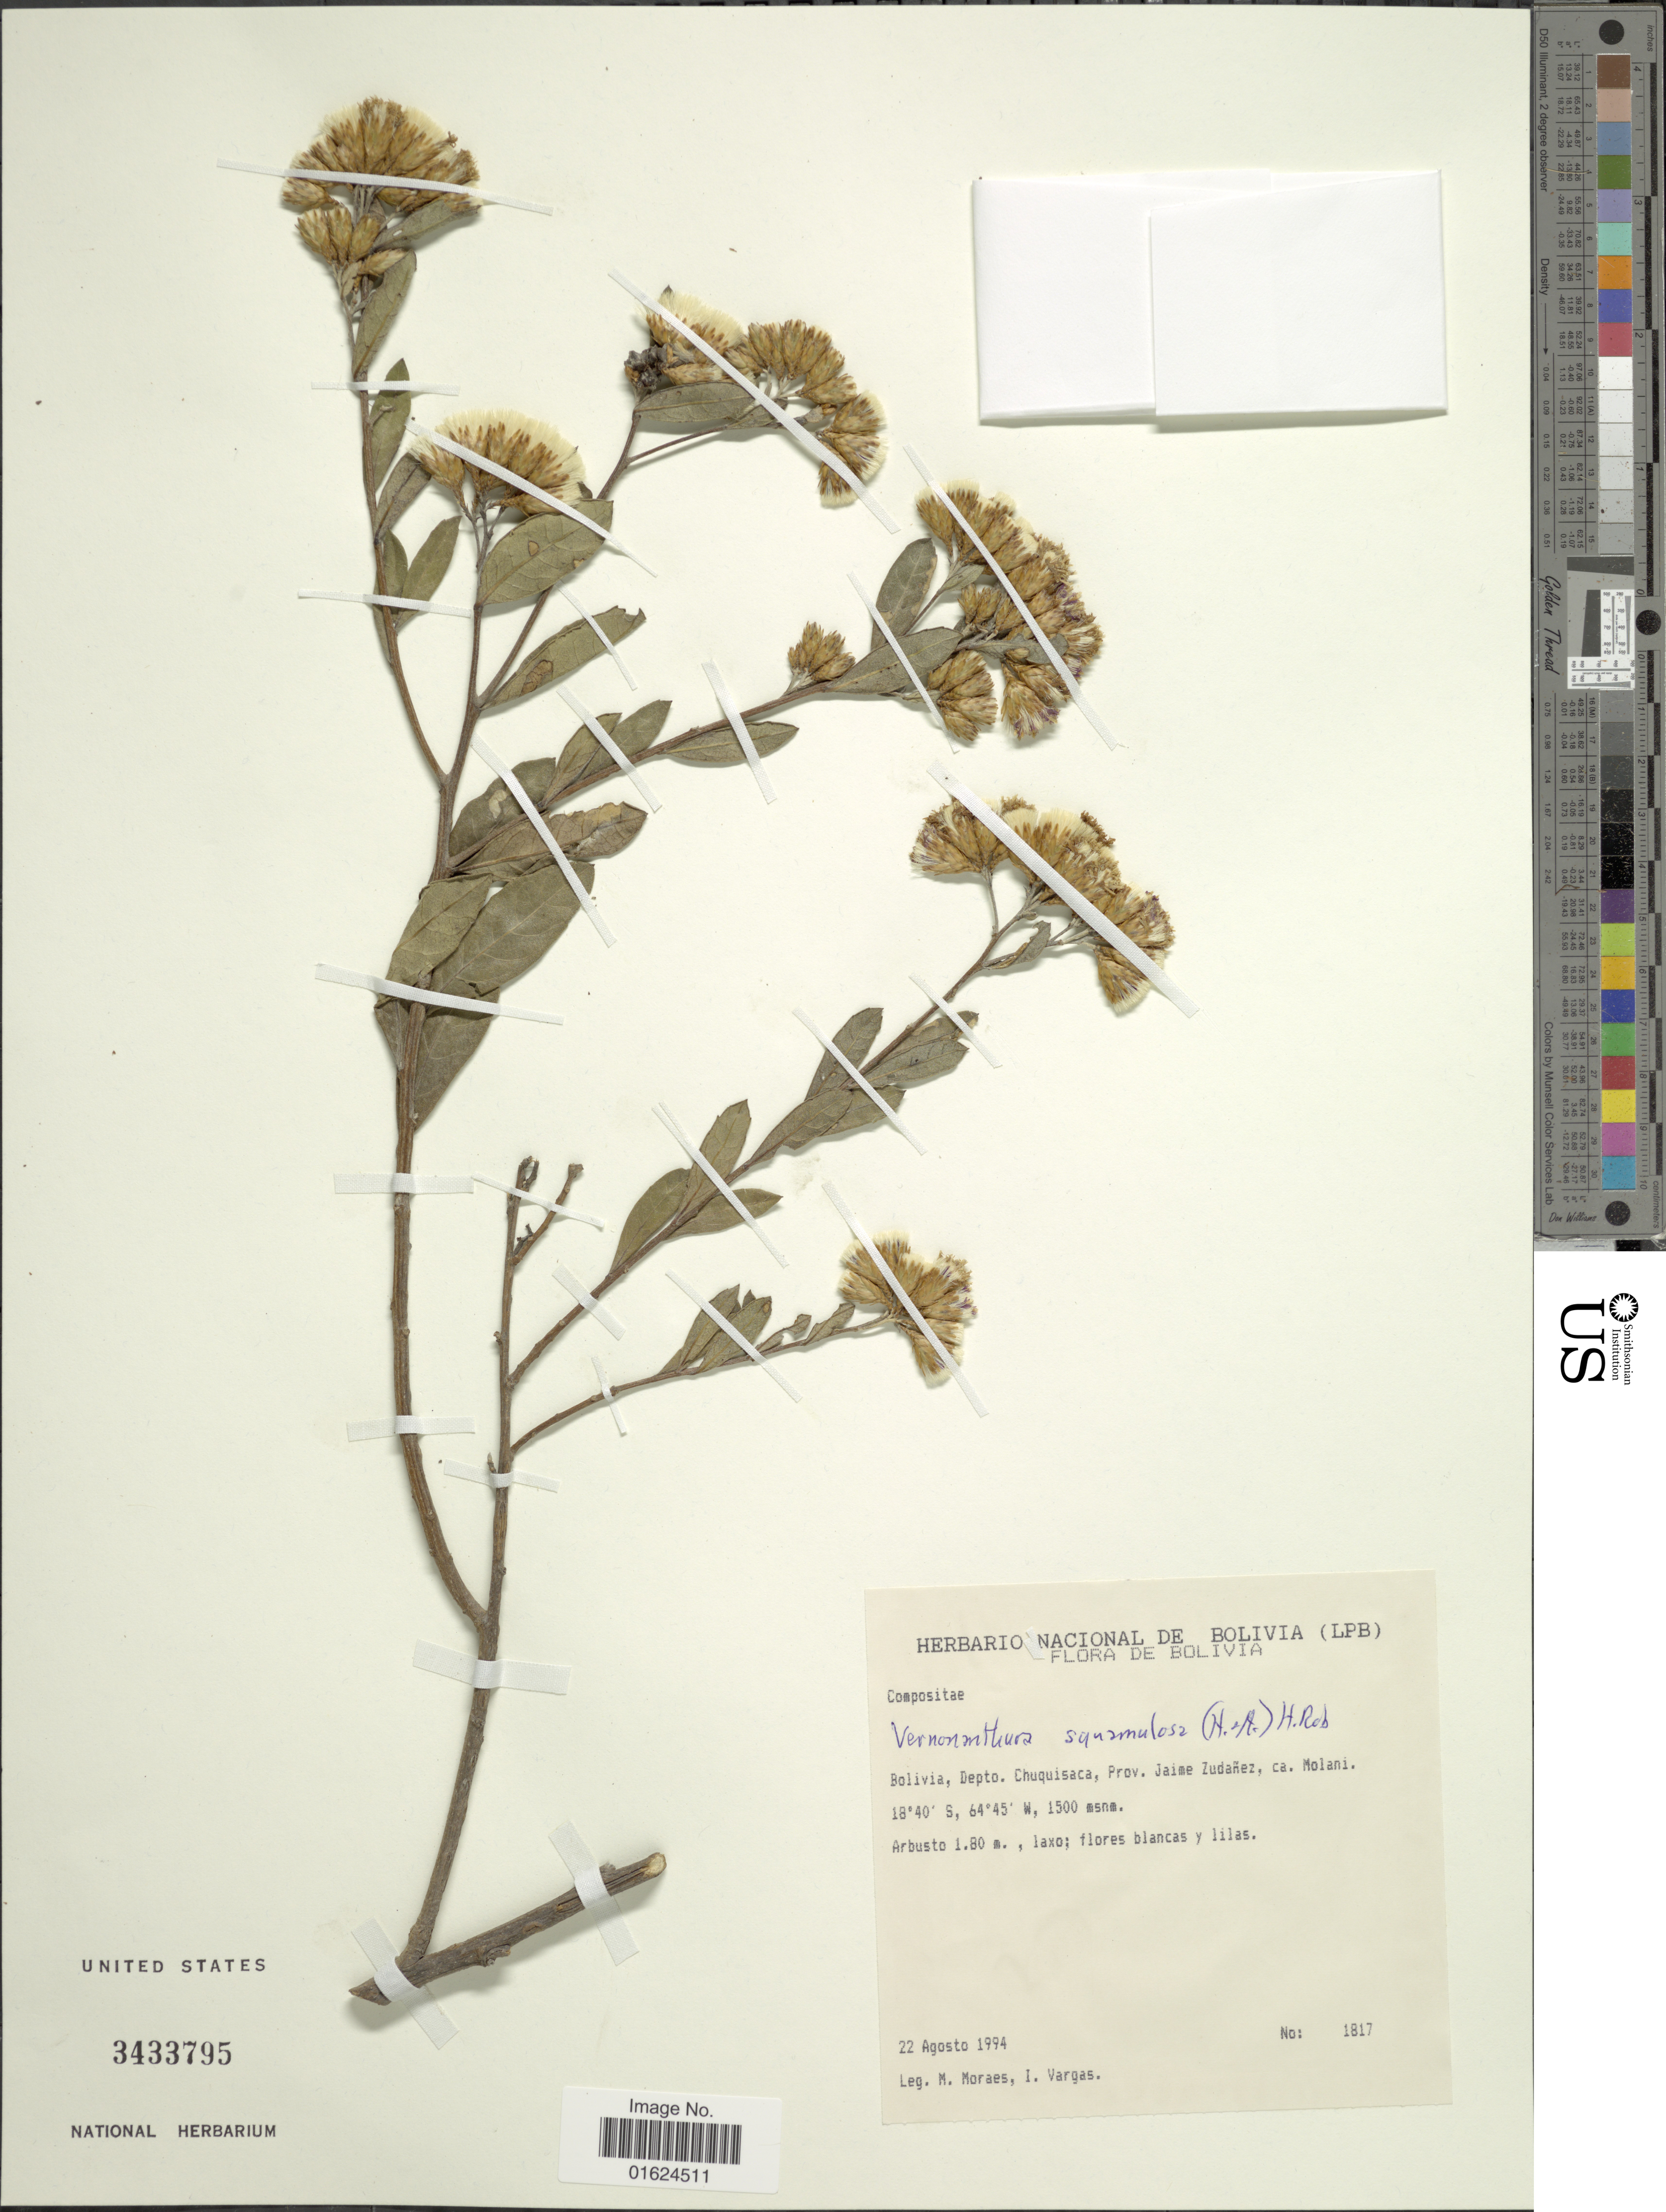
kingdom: Plantae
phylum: Tracheophyta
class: Magnoliopsida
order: Asterales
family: Asteraceae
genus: Vernonanthura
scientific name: Vernonanthura squamulosa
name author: (Hook. & Arn.) H. Rob.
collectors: M. Moraes & I. Vargas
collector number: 1817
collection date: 1994-08-22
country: Bolivia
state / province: Chuquisaca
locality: Depto. Chuquisaca, Prov. Jaime Zudañez, ca. Molani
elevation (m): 1500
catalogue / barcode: US 3433795